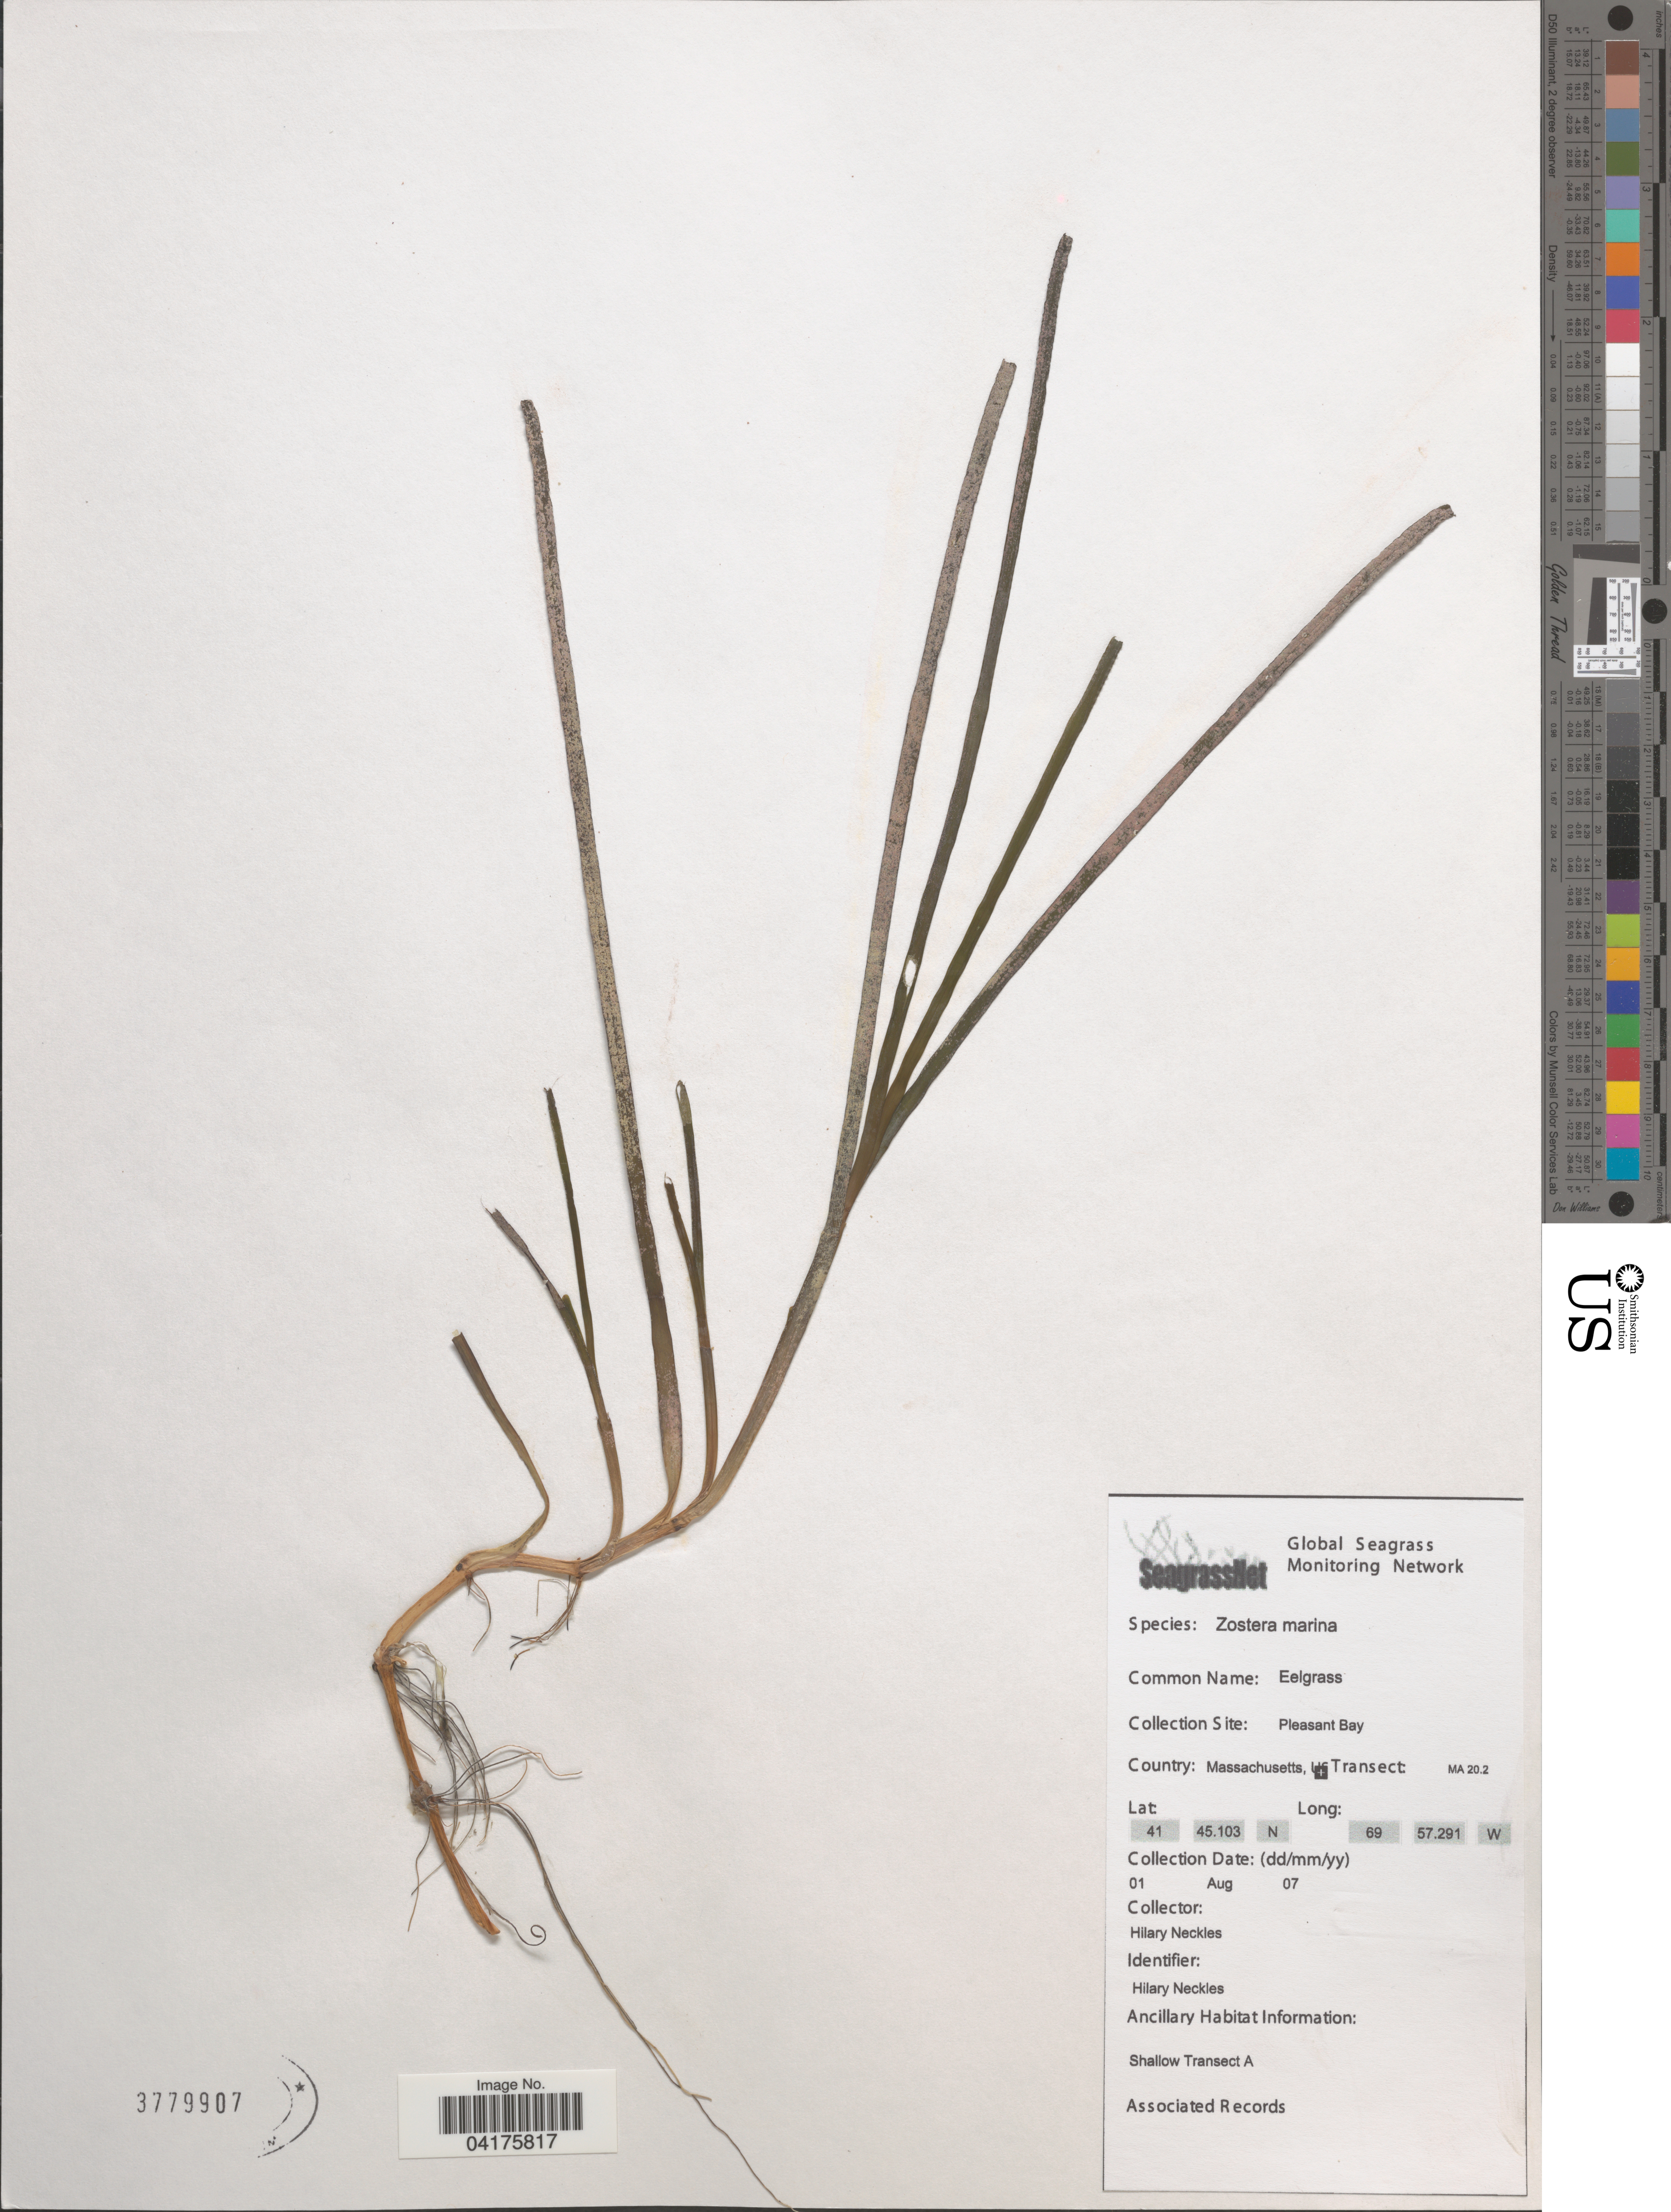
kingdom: Plantae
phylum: Tracheophyta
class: Liliopsida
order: Alismatales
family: Zosteraceae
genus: Zostera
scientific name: Zostera marina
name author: L.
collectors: H. Neckles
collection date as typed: Transcribed d/m/y: 1/8/7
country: United States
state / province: Massachusetts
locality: Pleasant Bay.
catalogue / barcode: US 3779907